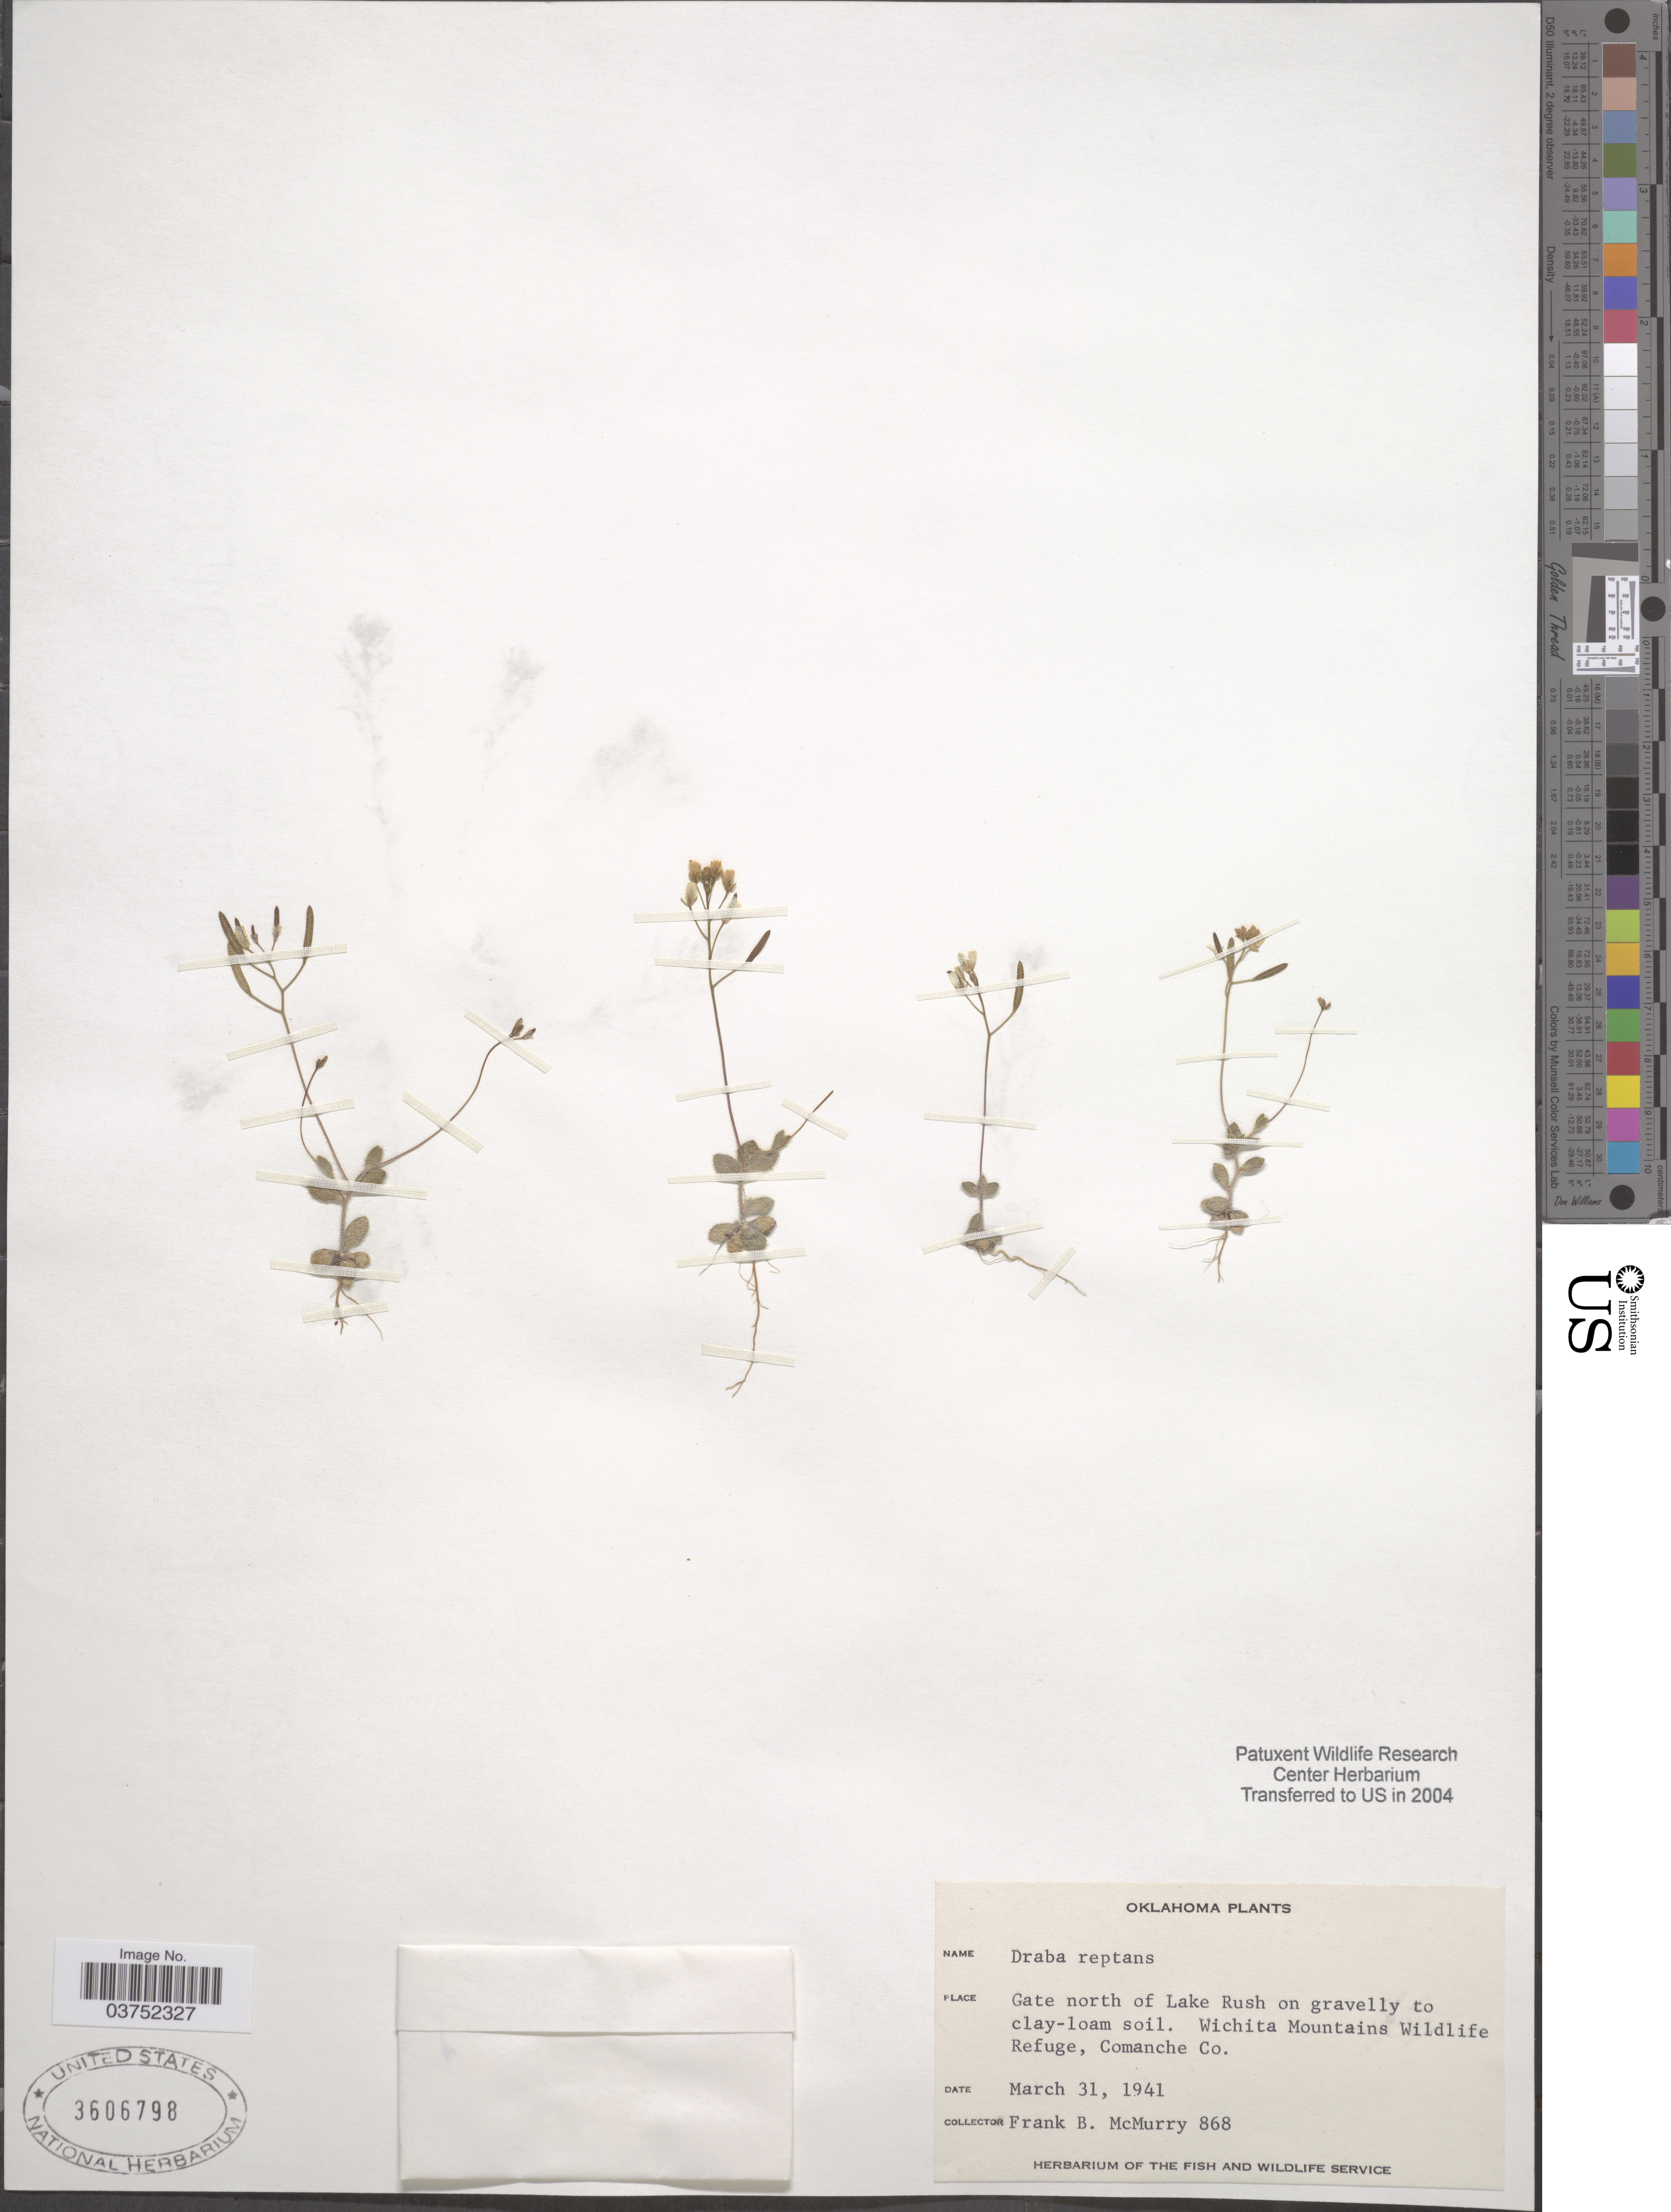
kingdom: Plantae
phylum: Tracheophyta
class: Magnoliopsida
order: Brassicales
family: Brassicaceae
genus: Draba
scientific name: Draba reptans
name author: (Lam.) Fernald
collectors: F. McMurray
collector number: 868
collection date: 1941-03-31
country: United States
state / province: Oklahoma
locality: Gate north of Lake Rush on gravelly to clay-loam soil. Wichita Mountains Wildlife Refuge, Comanche Co.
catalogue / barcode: US 3606798